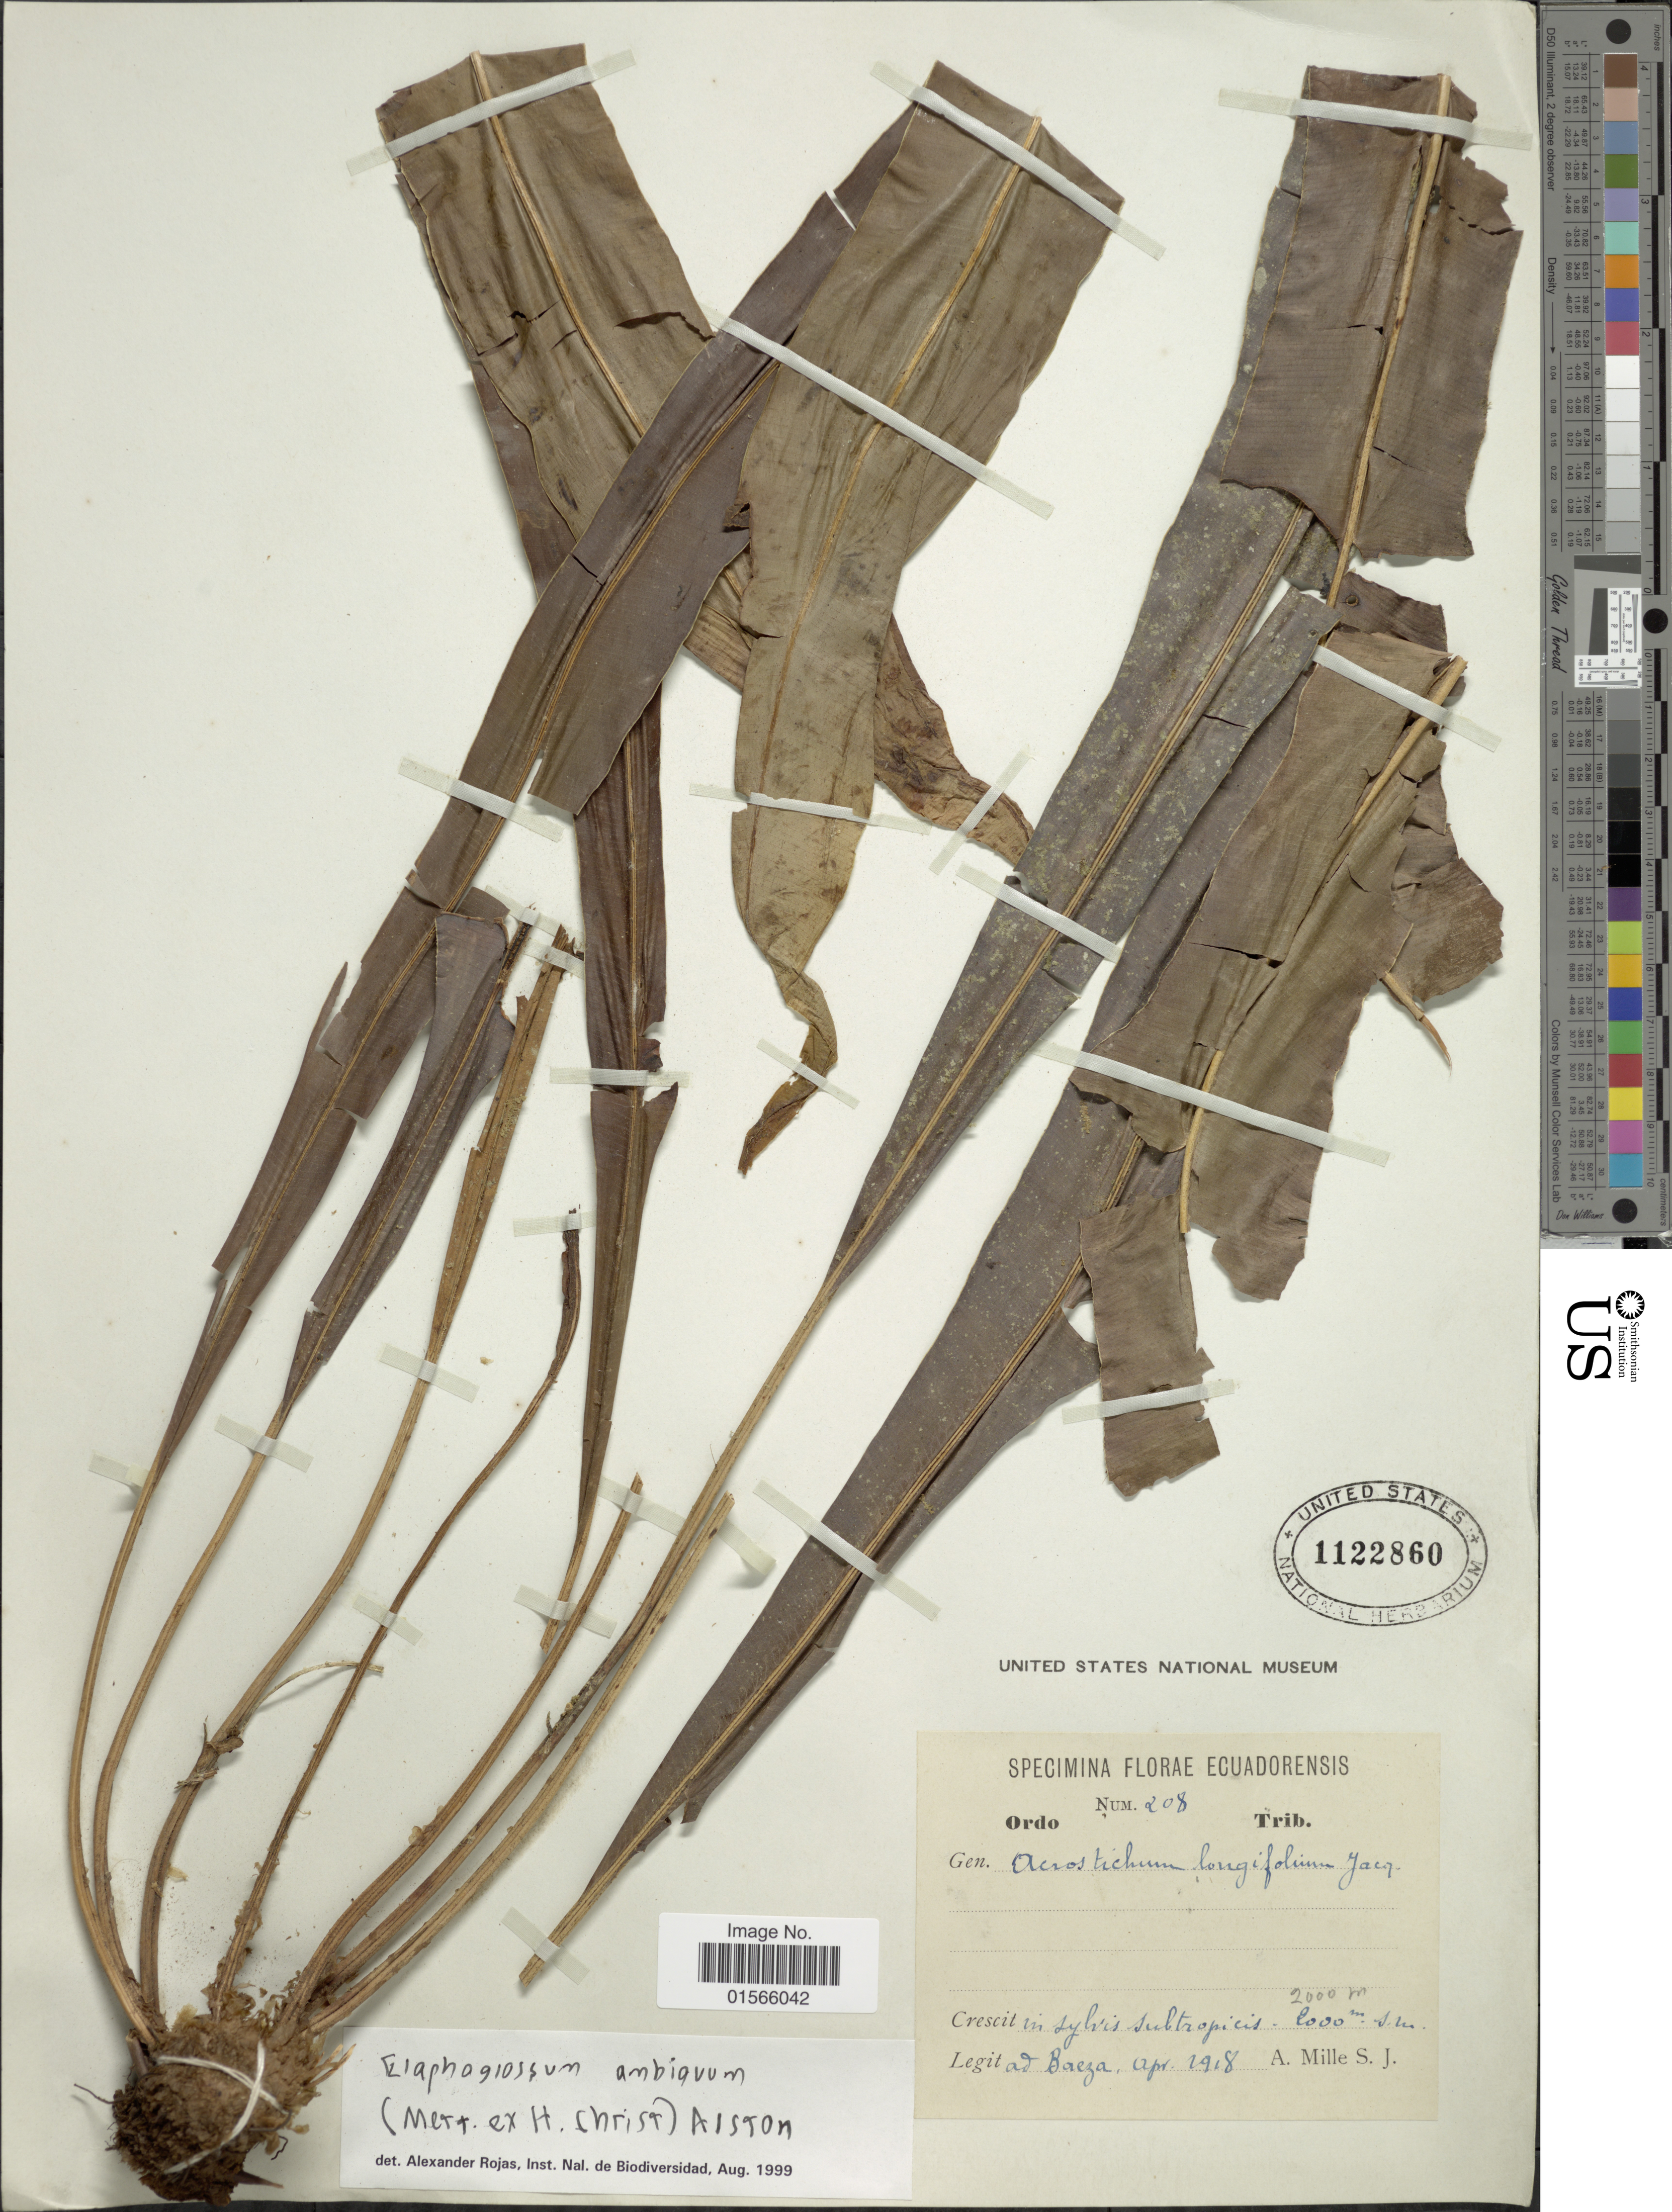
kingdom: Plantae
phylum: Tracheophyta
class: Polypodiopsida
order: Polypodiales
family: Dryopteridaceae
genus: Elaphoglossum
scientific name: Elaphoglossum vascoae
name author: F.B. Matos & R.C. Moran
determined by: Moran, R. C.; Matos, F. B.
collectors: S. Mille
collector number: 208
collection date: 1818-04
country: Ecuador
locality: In sylvis subtropicis, ad Baeza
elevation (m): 2000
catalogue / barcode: US 1122860